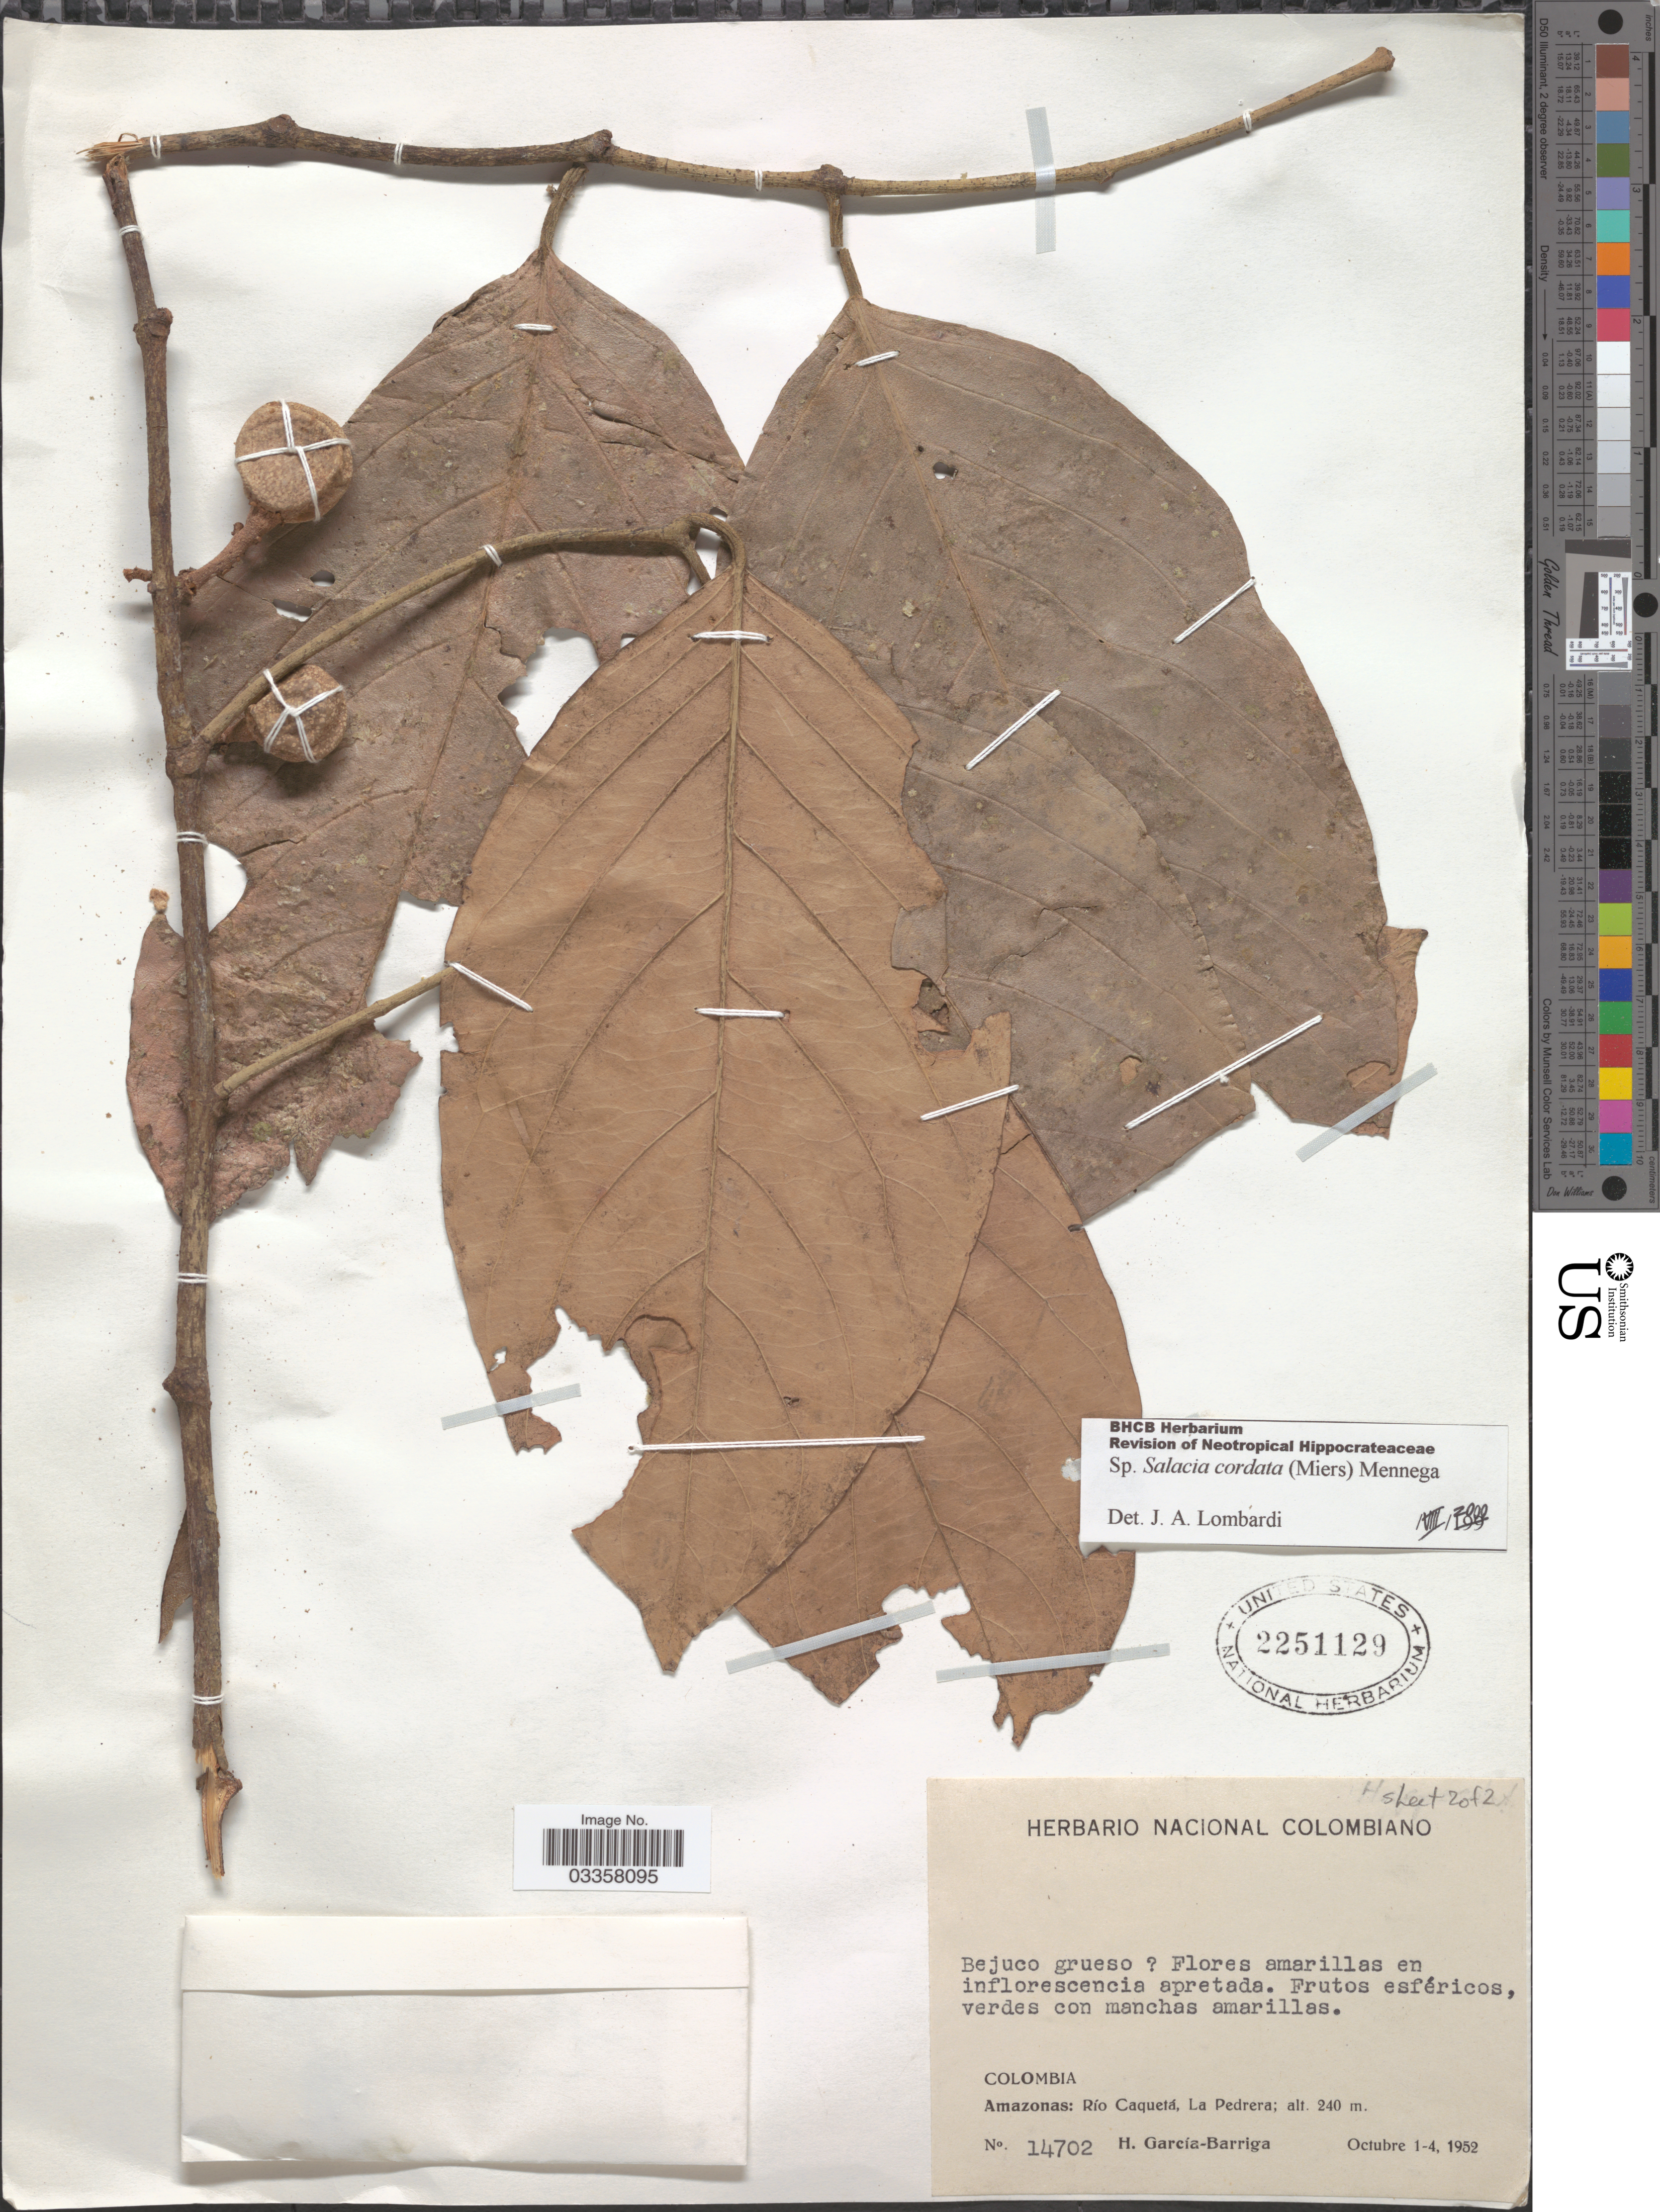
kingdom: Plantae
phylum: Tracheophyta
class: Magnoliopsida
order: Celastrales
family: Celastraceae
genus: Salacia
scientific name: Salacia cordata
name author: (Miers) Mennega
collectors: H. García Barriga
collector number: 14702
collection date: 1952-10-01/1952-10-04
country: Colombia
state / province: Amazônas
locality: Río Caquetá, La Pedrera.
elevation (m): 240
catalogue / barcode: US 2251129